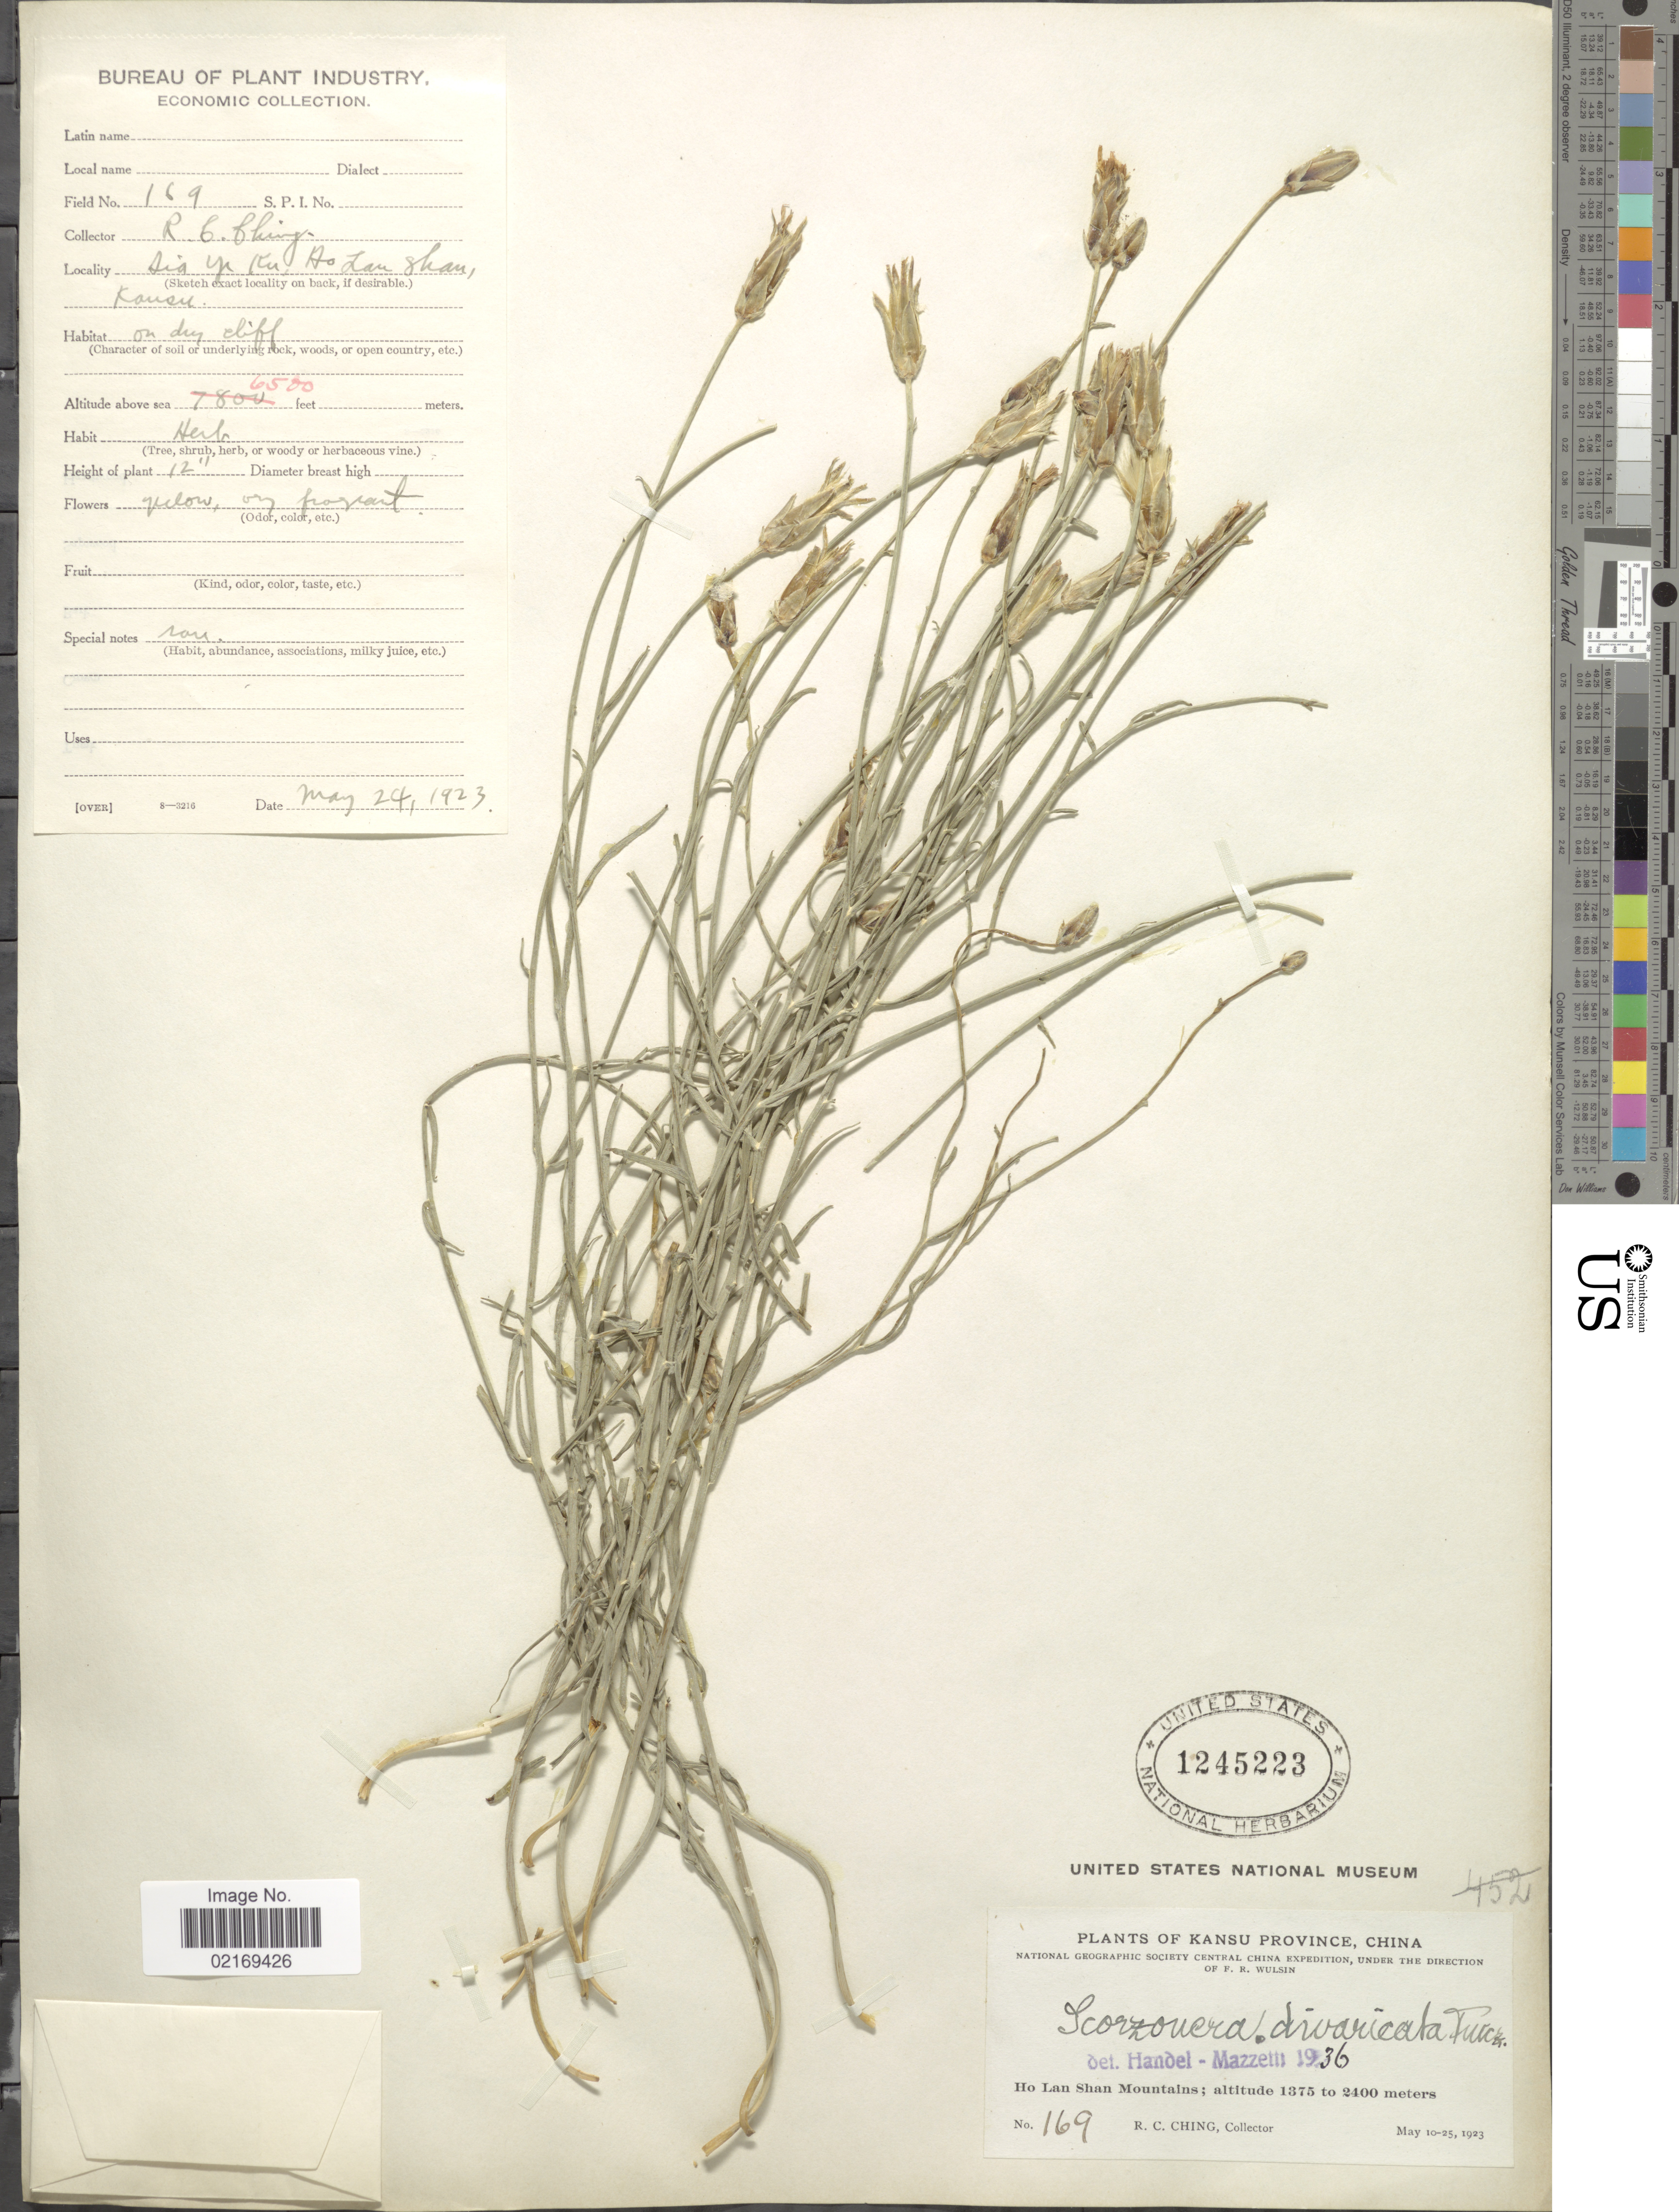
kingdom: Plantae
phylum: Tracheophyta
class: Magnoliopsida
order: Asterales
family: Asteraceae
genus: Scorzonera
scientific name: Scorzonera divaricata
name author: Turcz.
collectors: R. C. Ching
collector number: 169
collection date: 1923-05-10/1923-05-25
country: China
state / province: Gansu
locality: Kansu, Ho Lan Shan Mountains.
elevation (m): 1375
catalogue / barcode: US 1245223